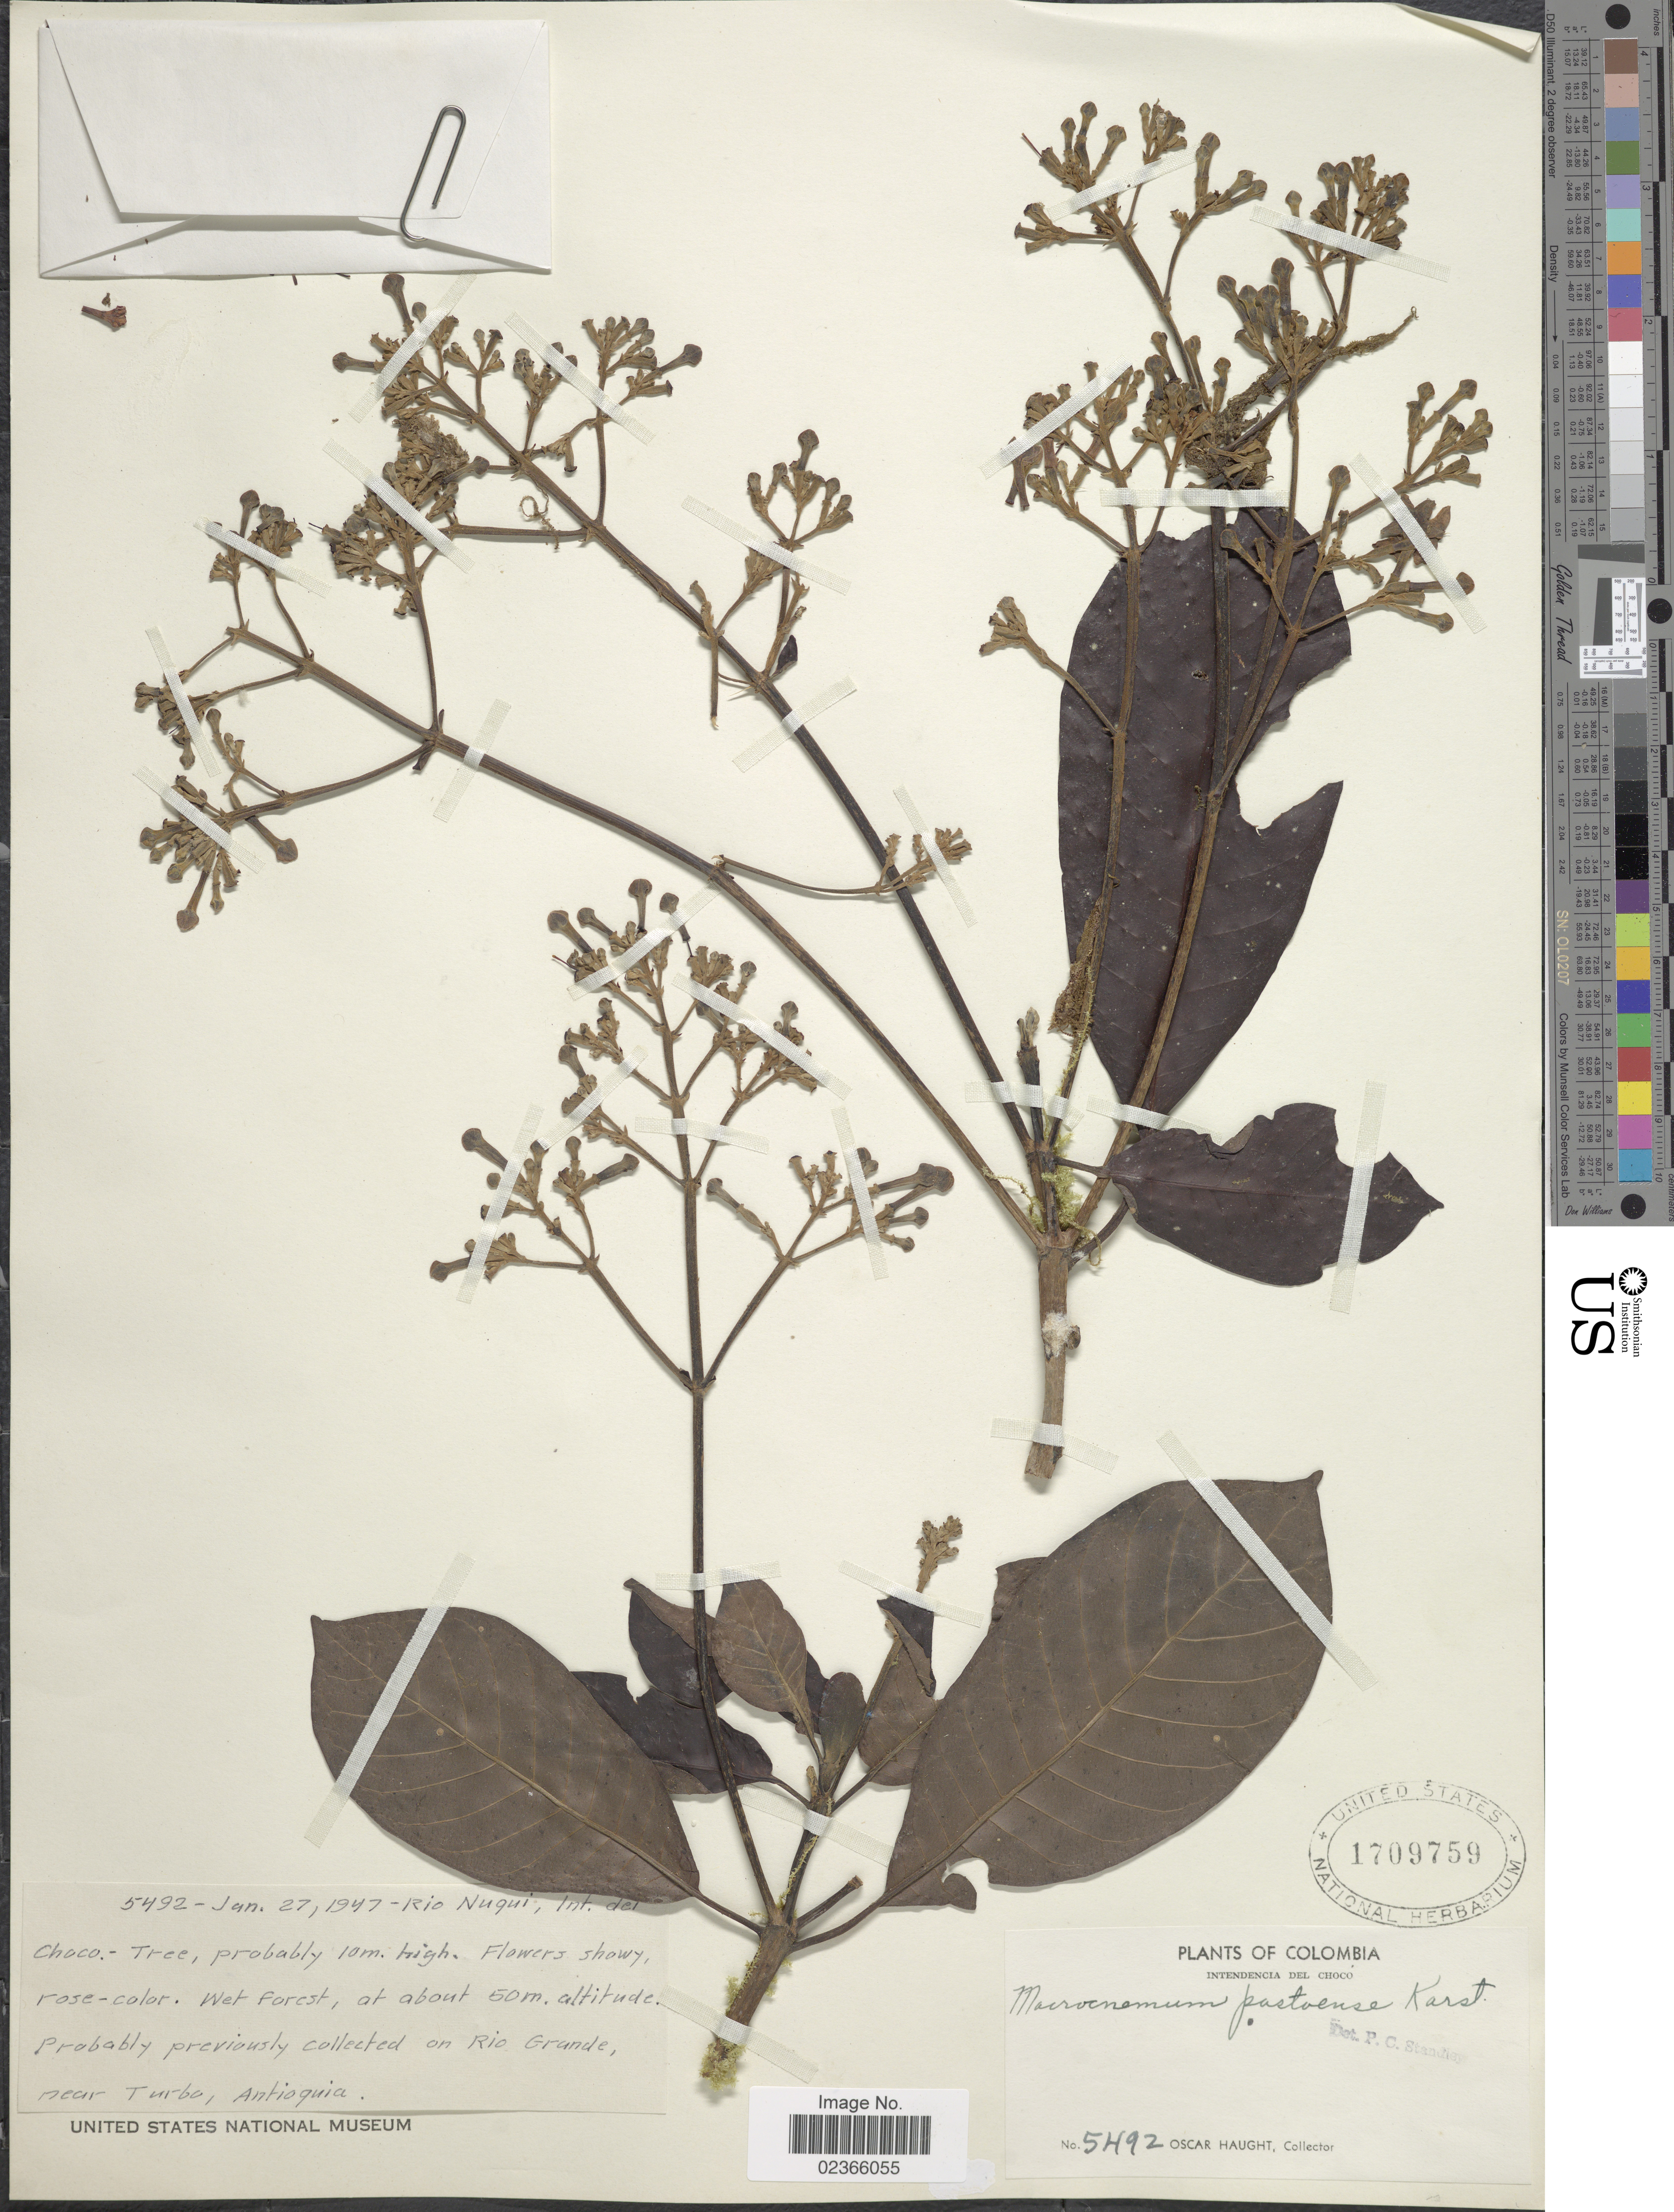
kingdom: Plantae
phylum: Tracheophyta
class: Magnoliopsida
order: Gentianales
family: Rubiaceae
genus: Macrocnemum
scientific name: Macrocnemum pastoense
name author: H. Karst.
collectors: O. Haught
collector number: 5492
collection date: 1947-01-27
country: Colombia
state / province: Chocó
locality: Rio Nuqui, Ind, del Choco.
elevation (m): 50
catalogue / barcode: US 1709759